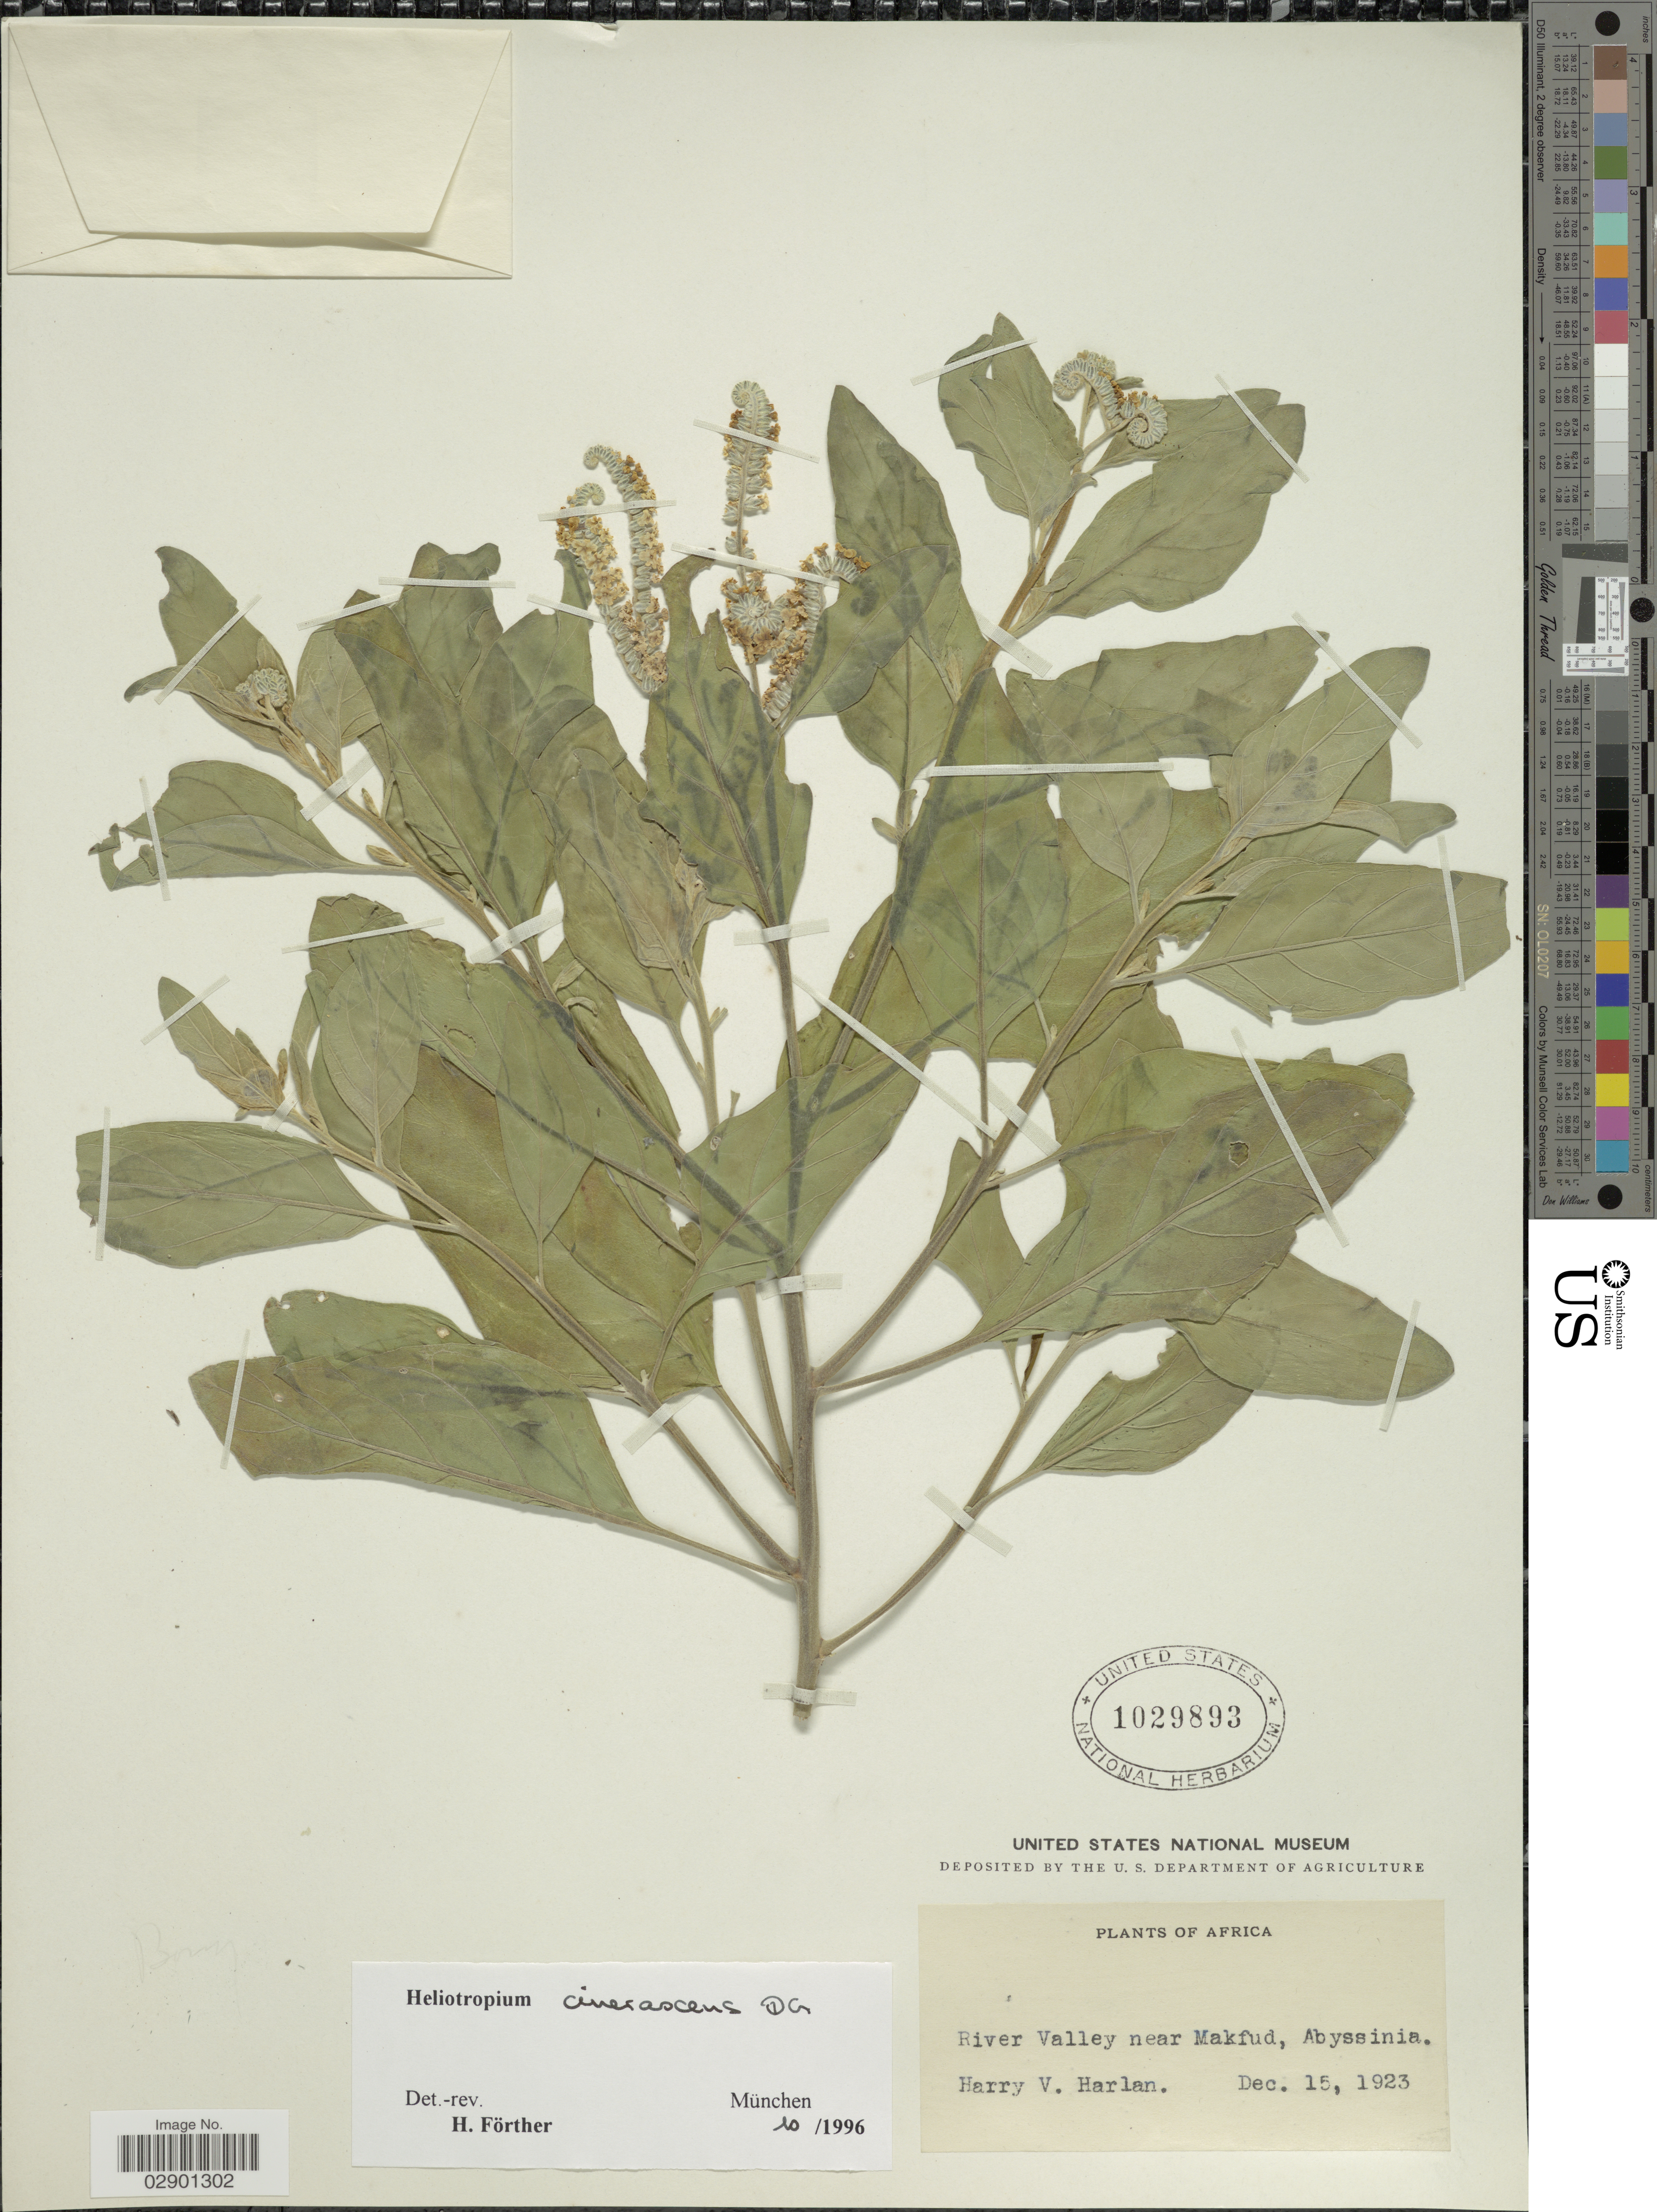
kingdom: Plantae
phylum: Tracheophyta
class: Magnoliopsida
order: Boraginales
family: Heliotropiaceae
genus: Heliotropium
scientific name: Heliotropium cinerascens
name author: A. DC. in DC.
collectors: H. Harlan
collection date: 1923-12-15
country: Eritrea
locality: River Valley near Makfud, Abyssinia.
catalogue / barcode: US 1029893